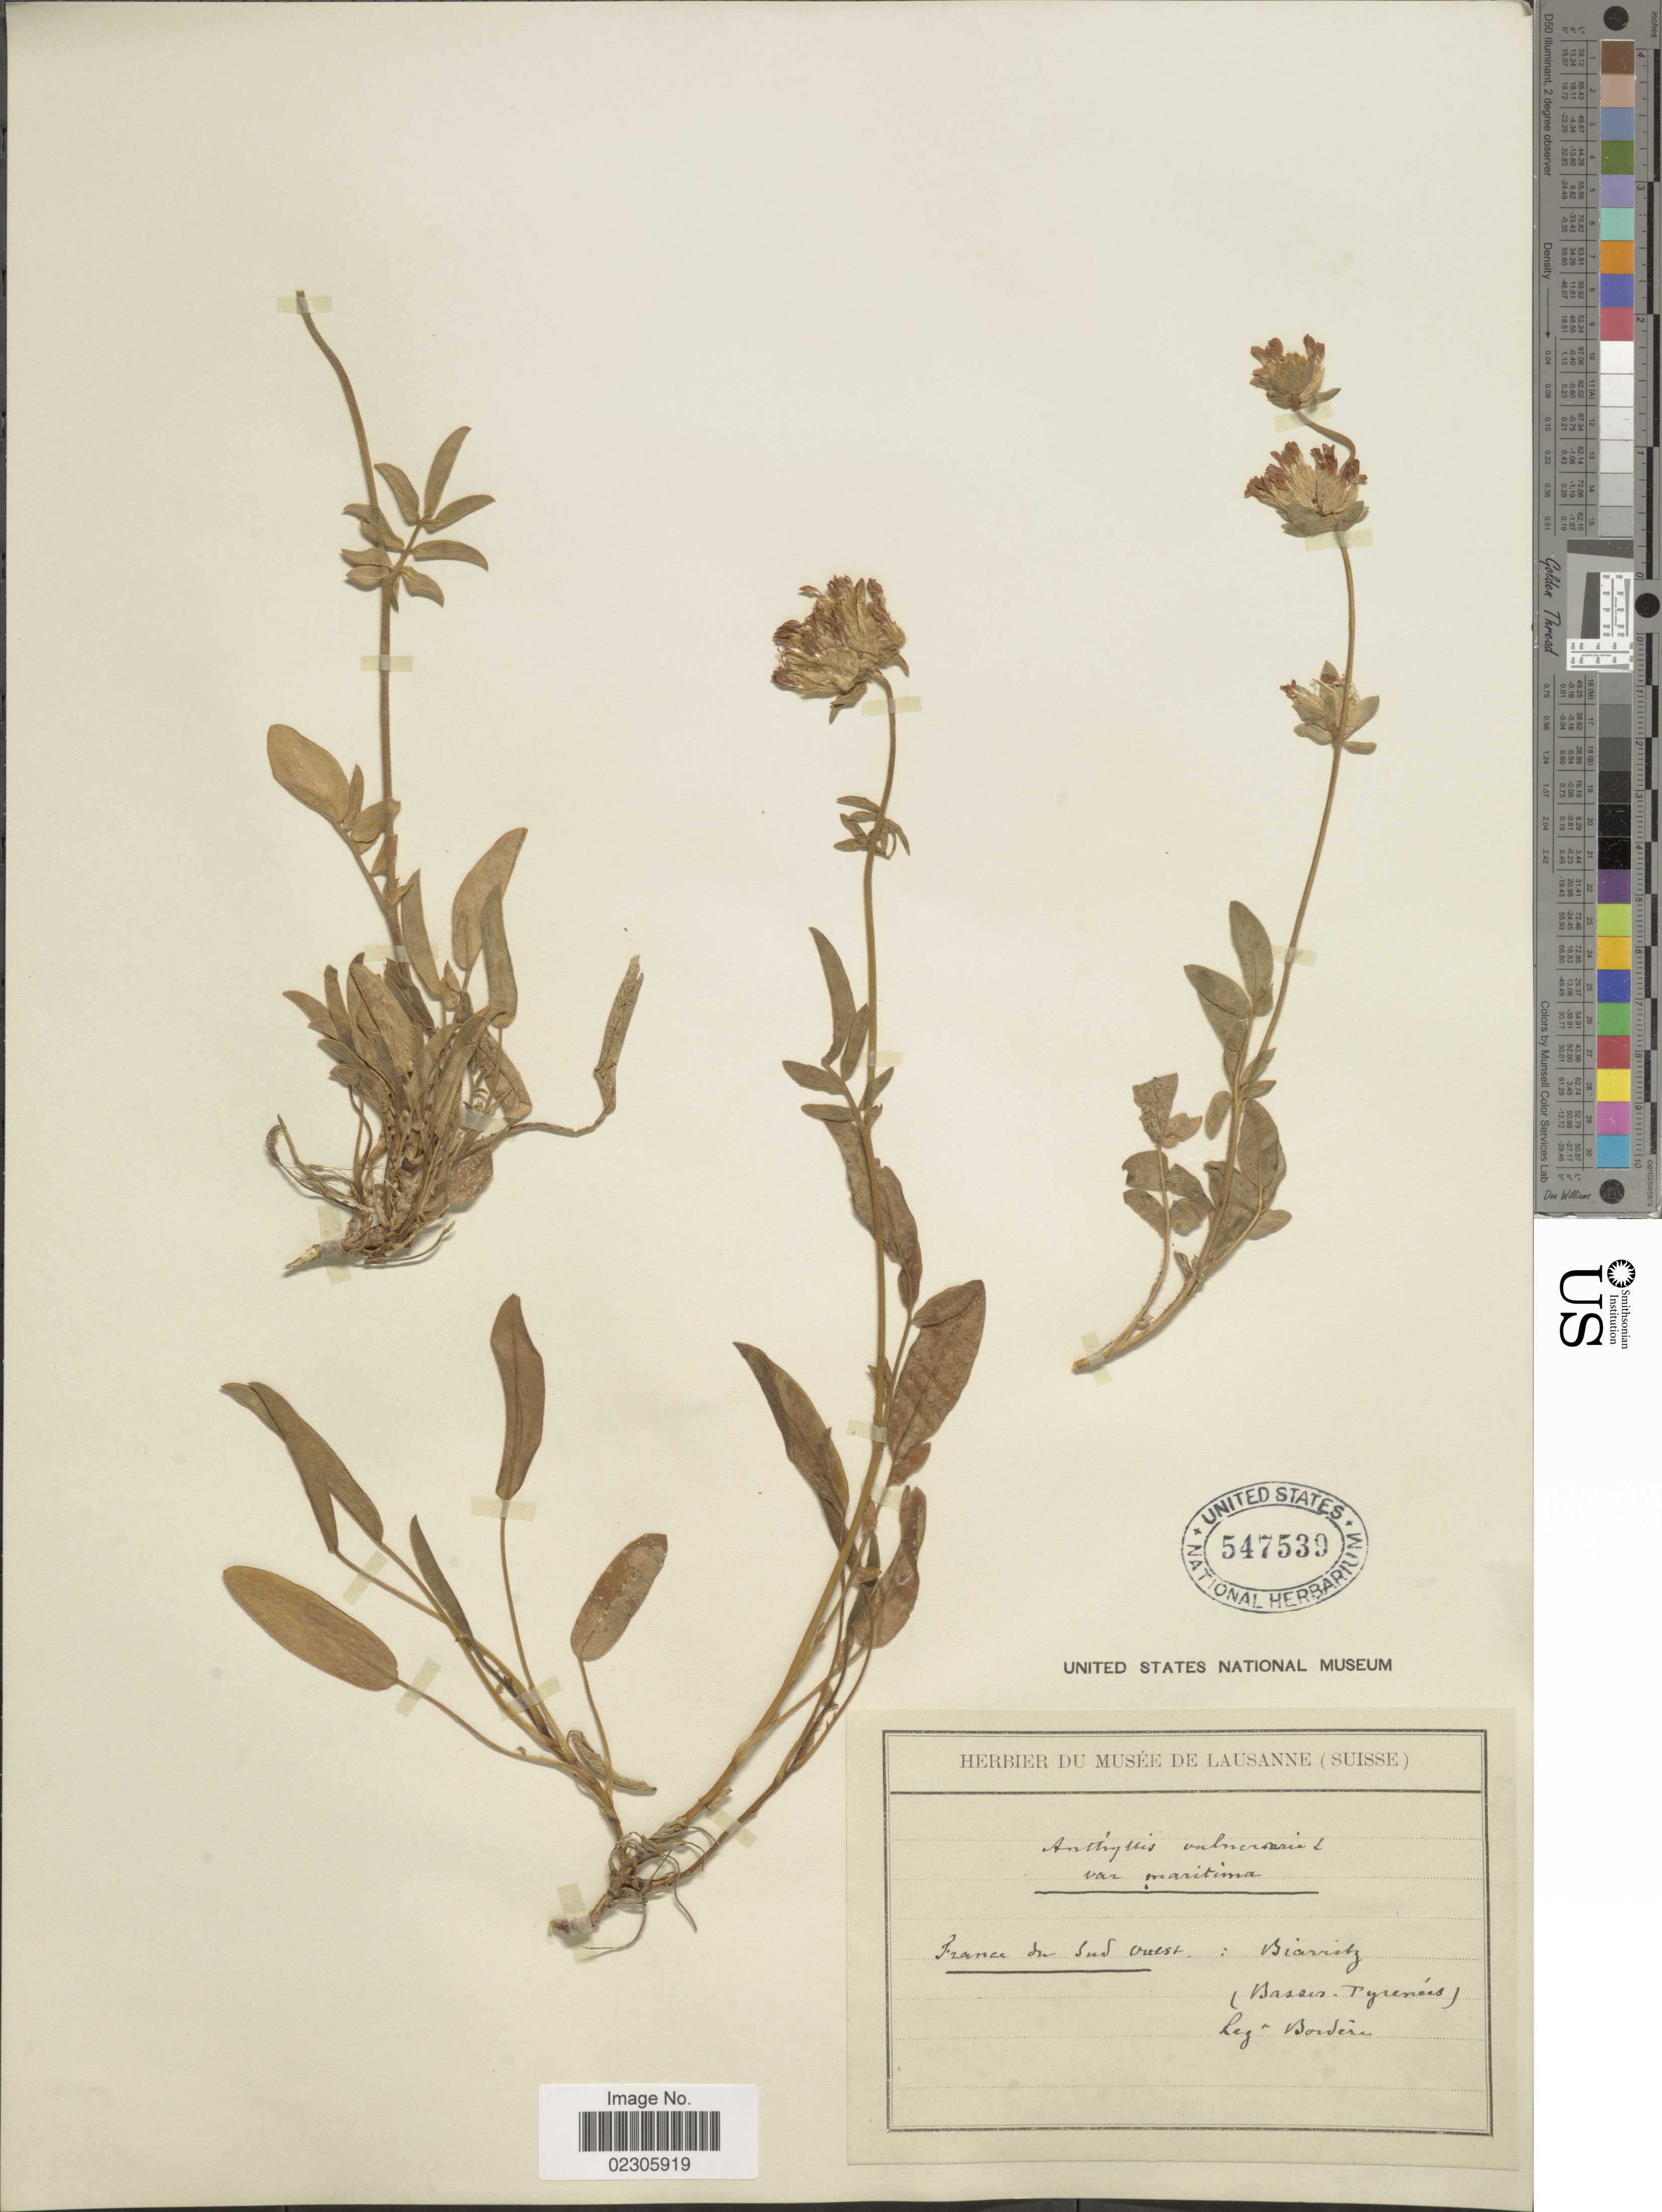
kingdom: Plantae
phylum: Tracheophyta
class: Magnoliopsida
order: Fabales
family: Fabaceae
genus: Anthyllis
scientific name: Anthyllis vulneraria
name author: L.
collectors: -. Bordère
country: France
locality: France du Sud Ouest, Biarritz (Basses-Tyrenees)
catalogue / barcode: US 547539